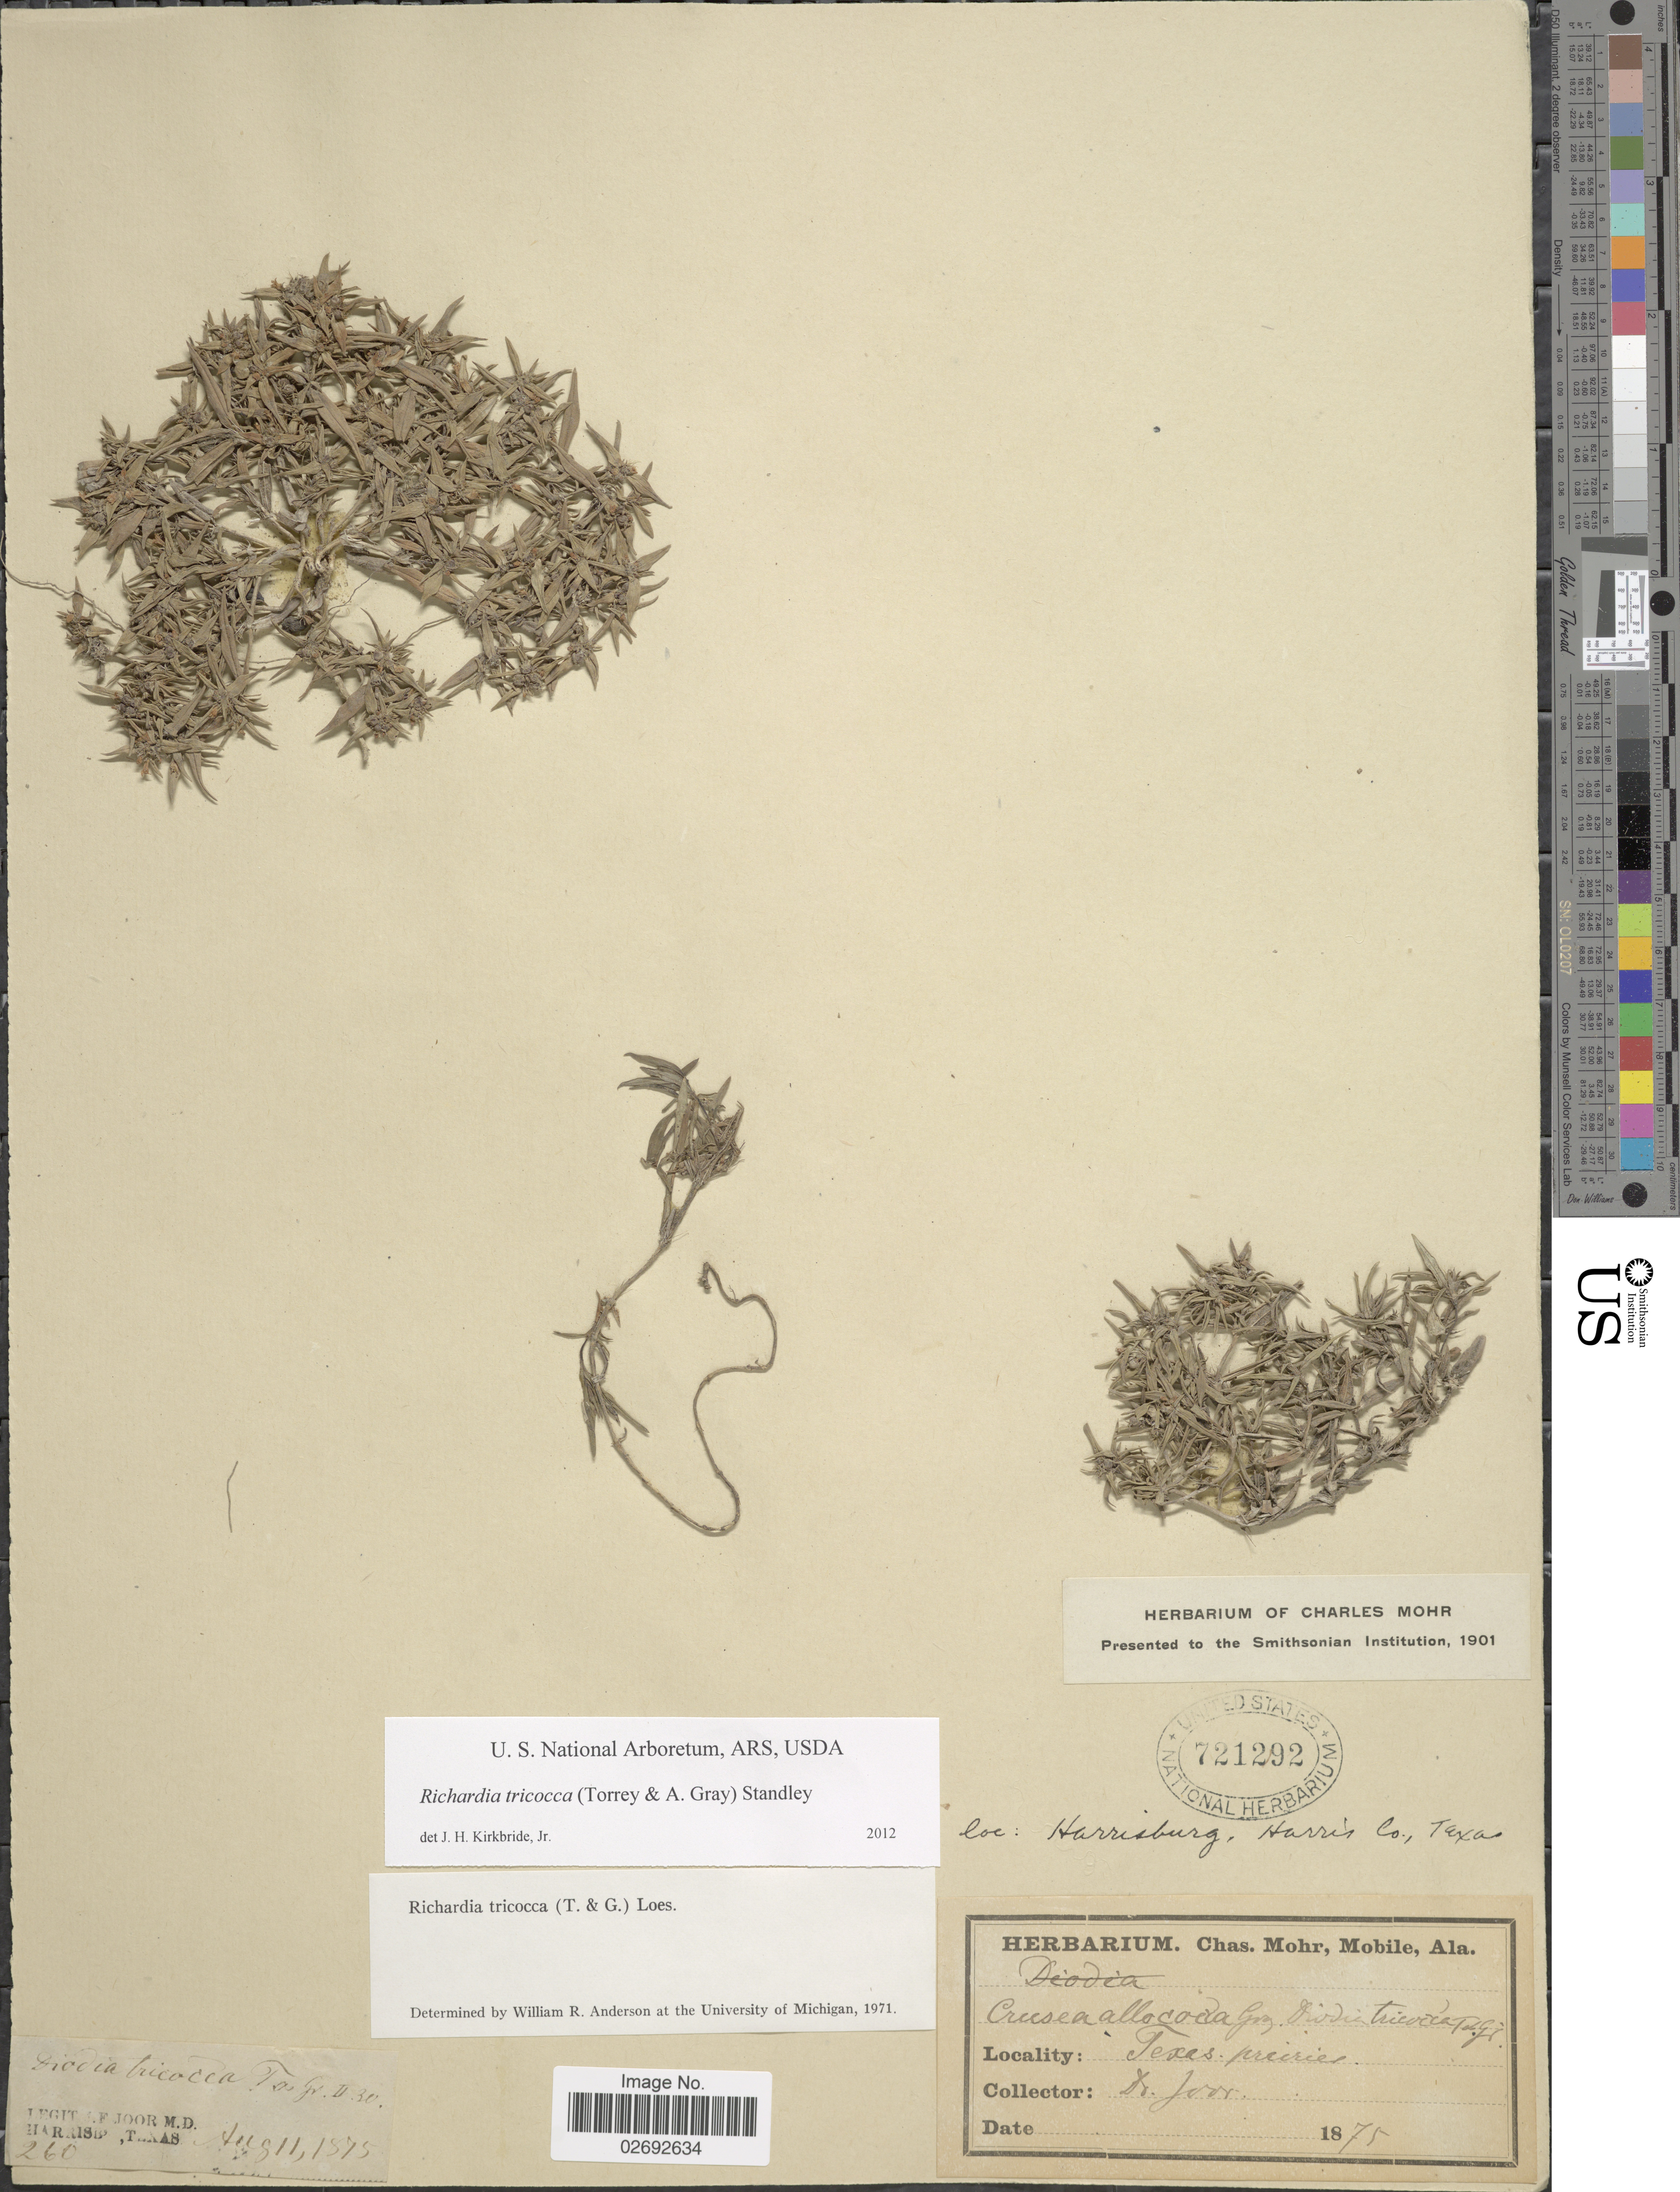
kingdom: Plantae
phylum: Tracheophyta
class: Magnoliopsida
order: Gentianales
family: Rubiaceae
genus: Richardia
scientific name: Richardia tricocca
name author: (Torr.) Standl.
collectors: J. F. Joor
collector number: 260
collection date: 1875-08-11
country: United States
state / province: Texas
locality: Prairies, Harrisburg, Harris Co.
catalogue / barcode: US 721292